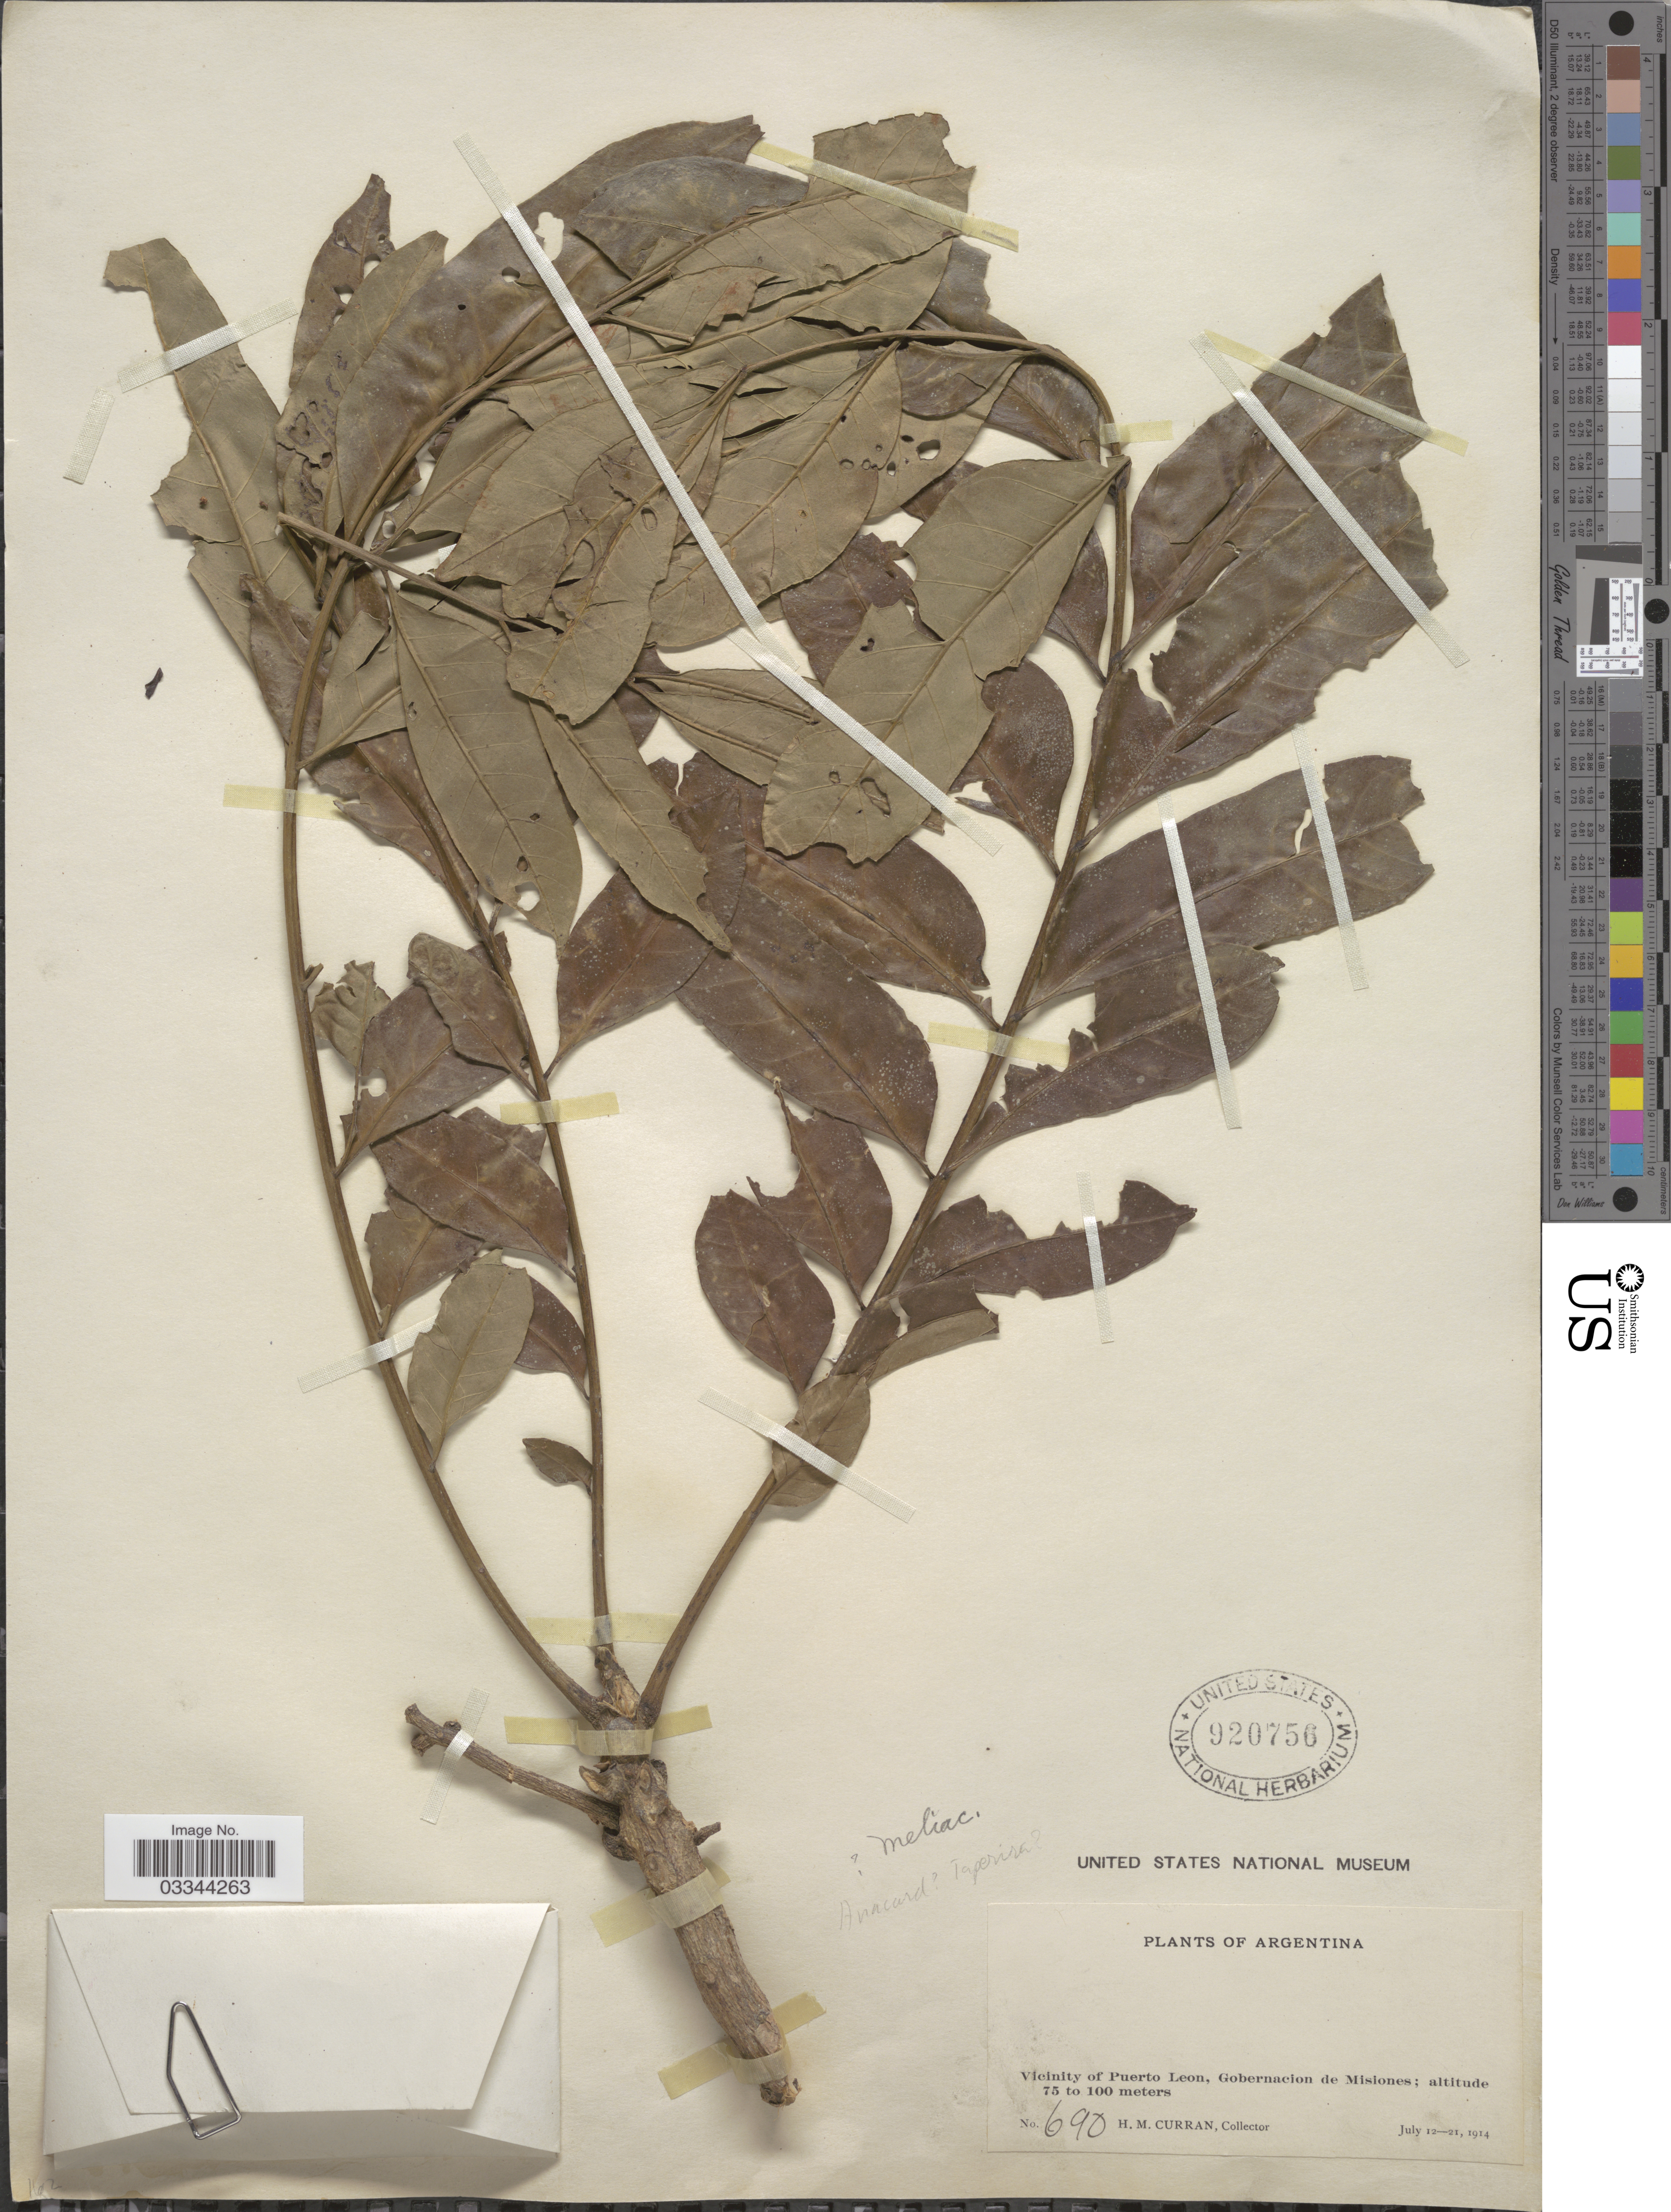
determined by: Mitchell, J. D.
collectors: H. M. Curran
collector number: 690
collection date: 1914-07-12/1914-07-21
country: Argentina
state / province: Misiones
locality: Vicinity of Puerto Leon, Gobernacion de Misiones.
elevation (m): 75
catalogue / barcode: US 920756